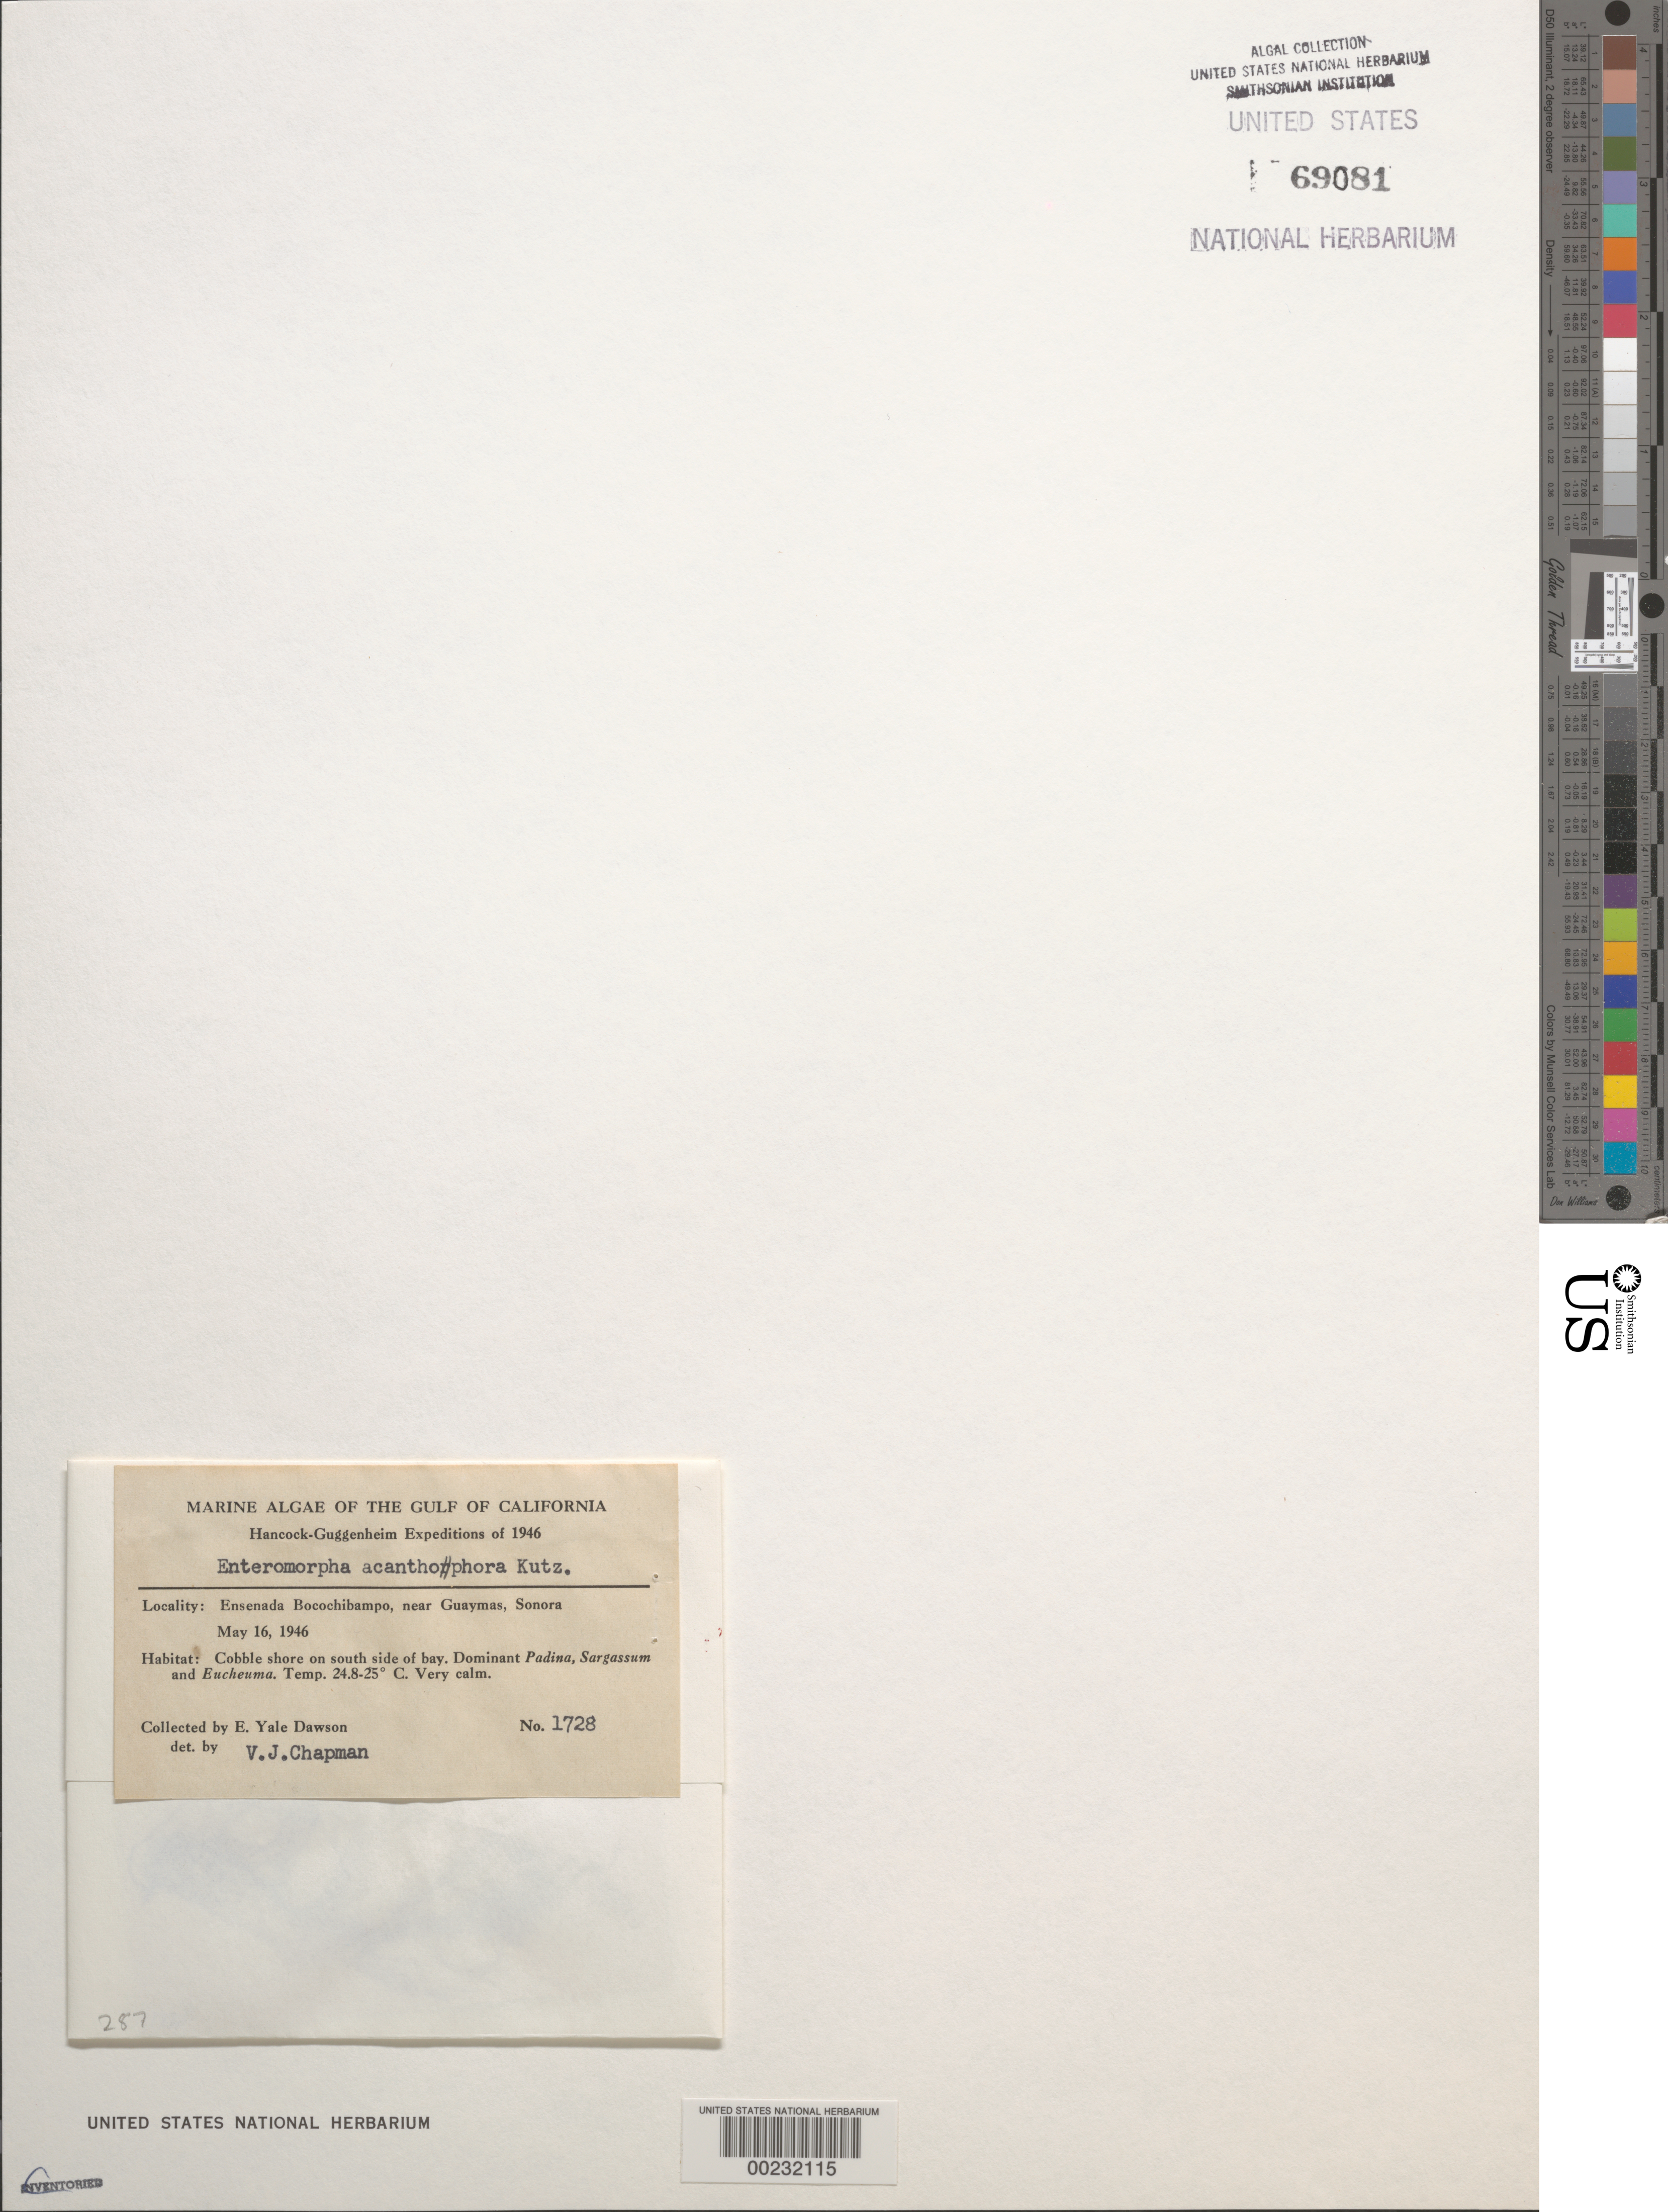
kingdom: Plantae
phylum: Chlorophyta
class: Ulvophyceae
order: Ulvales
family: Ulvaceae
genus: Ulva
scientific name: Ulva acanthophora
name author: (Kütz.) H.S. Hayden et al.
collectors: E. Y. Dawson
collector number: EYD 1728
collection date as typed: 16 May 1946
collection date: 1946-05-16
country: Mexico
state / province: Sonora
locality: Ensenada Bocochibampo, near Guaymas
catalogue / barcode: US 69081